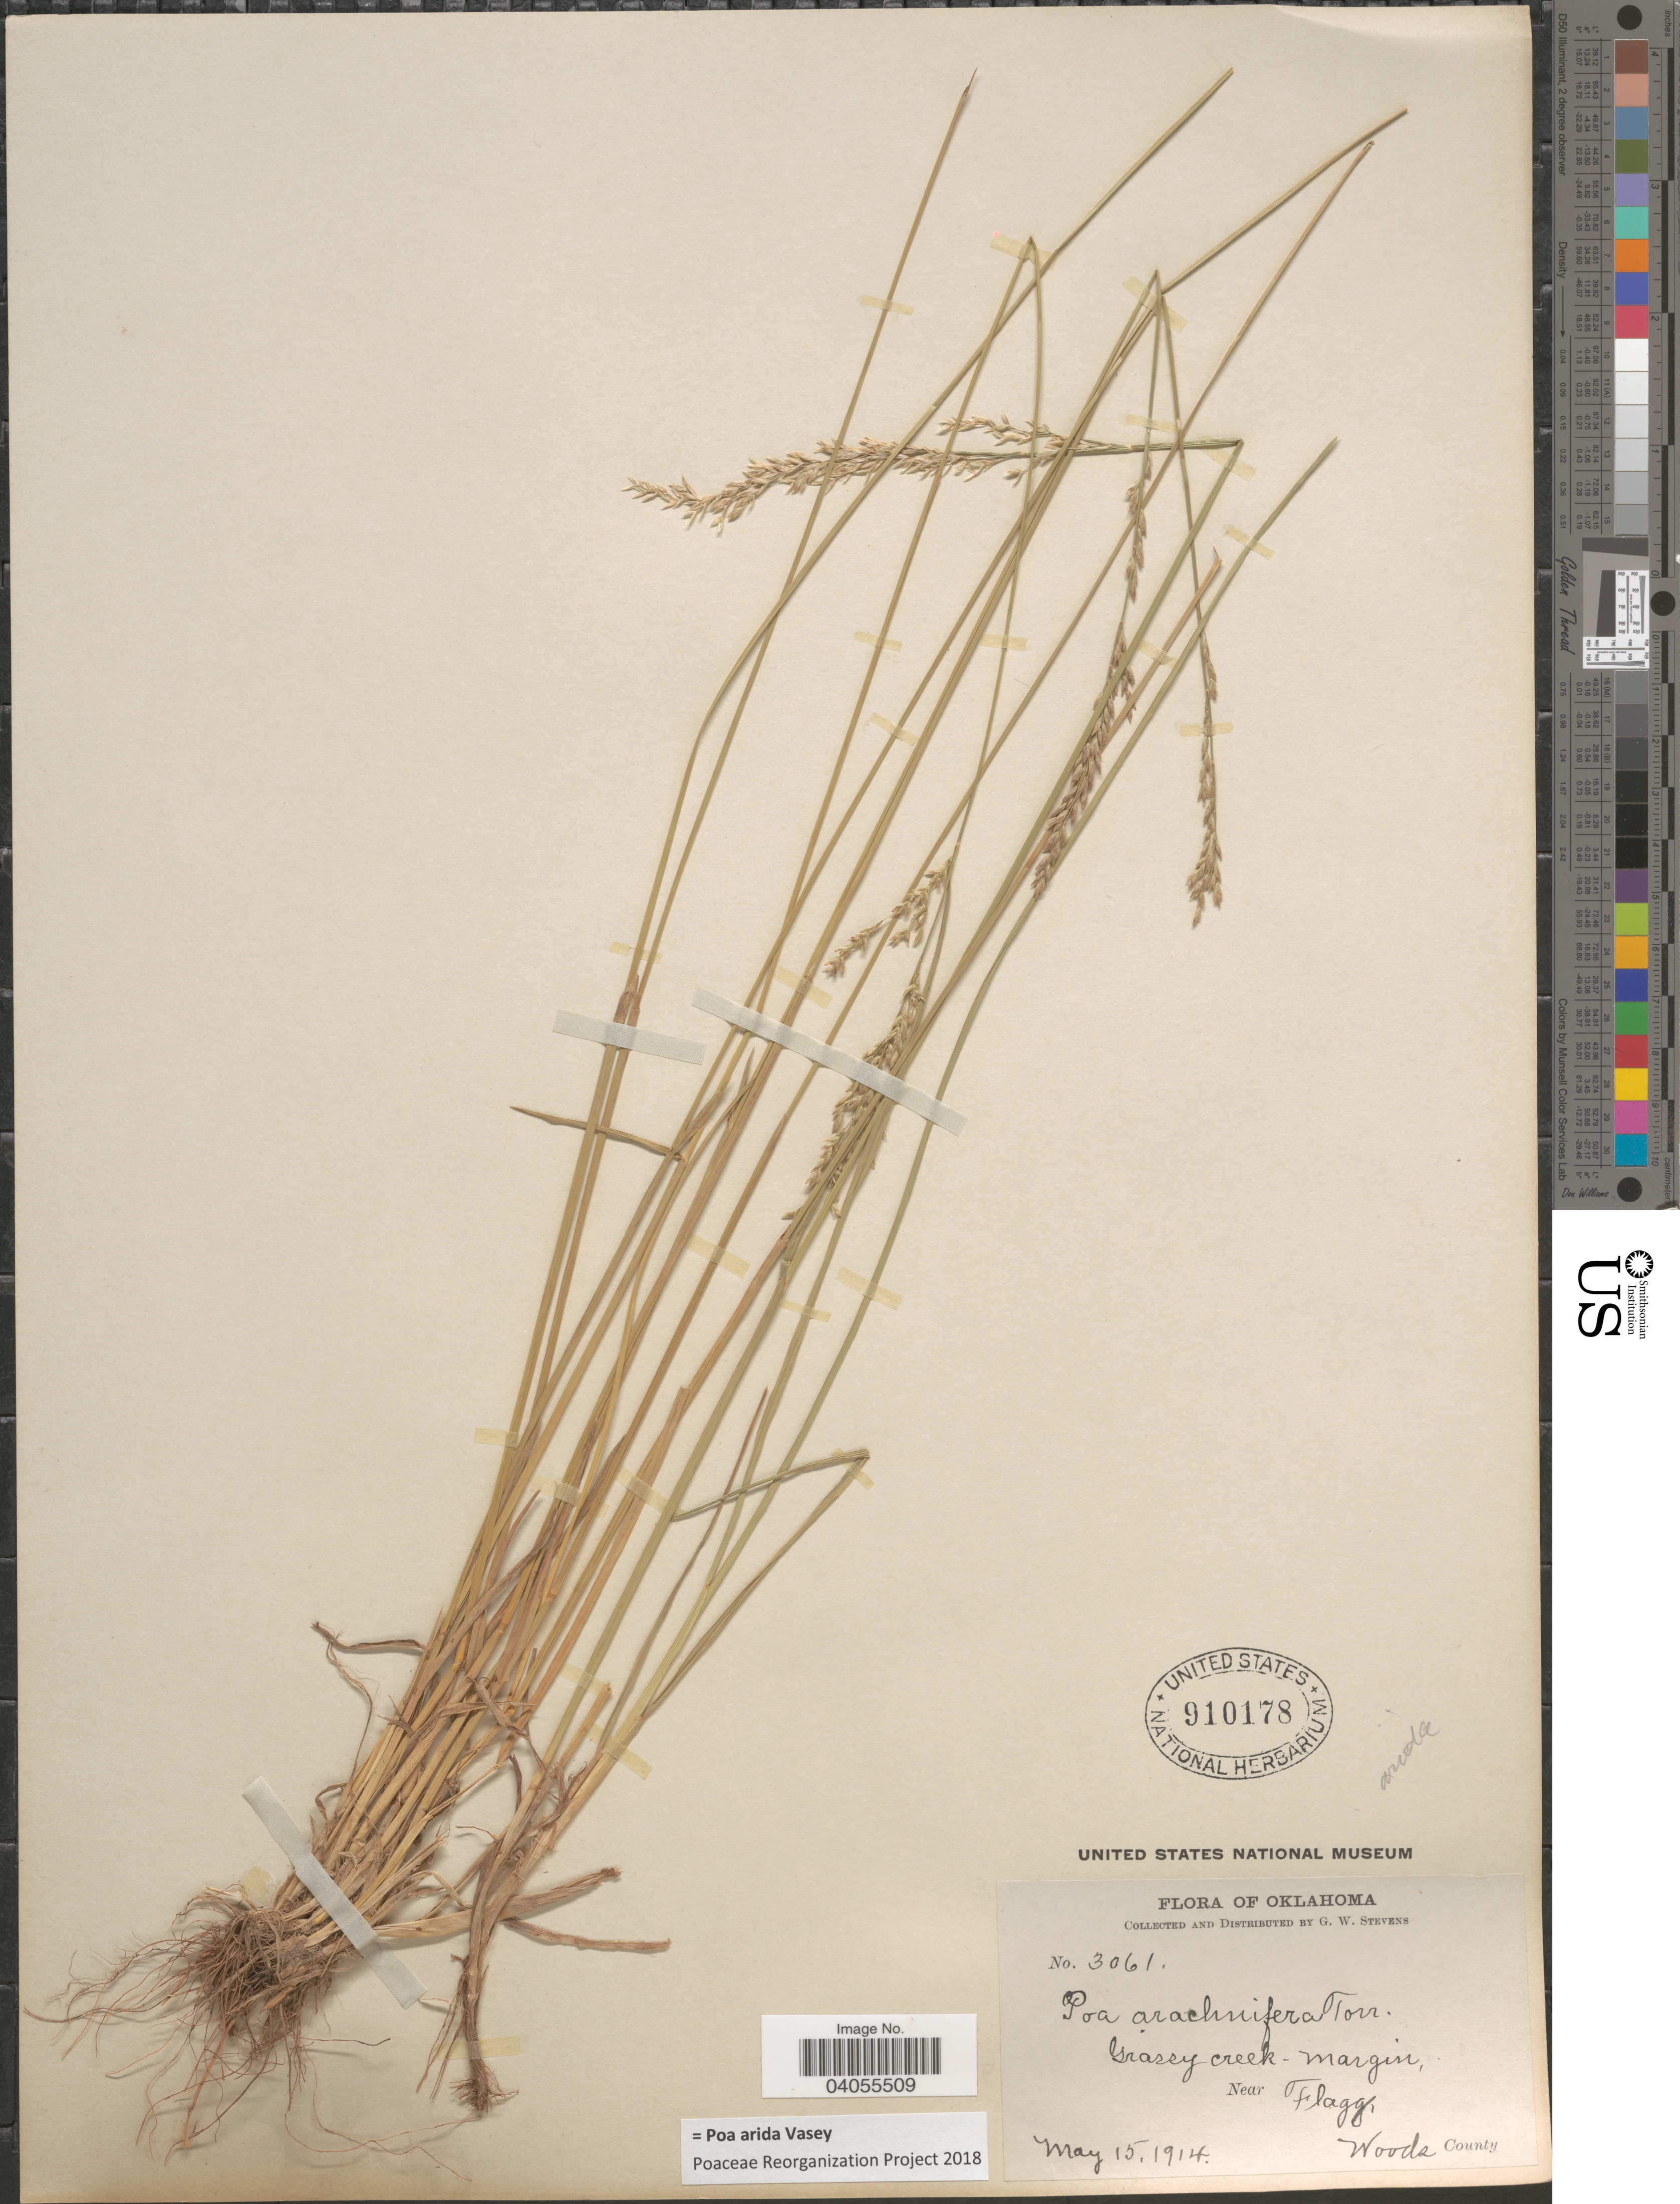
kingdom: Plantae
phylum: Tracheophyta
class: Liliopsida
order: Poales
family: Poaceae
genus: Poa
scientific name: Poa arida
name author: Vasey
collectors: G. W. Stevens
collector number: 3061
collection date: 1914-05-15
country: United States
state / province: Oklahoma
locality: Grassy creek-margin, Near Flagg, Woods County.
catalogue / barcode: US 910178